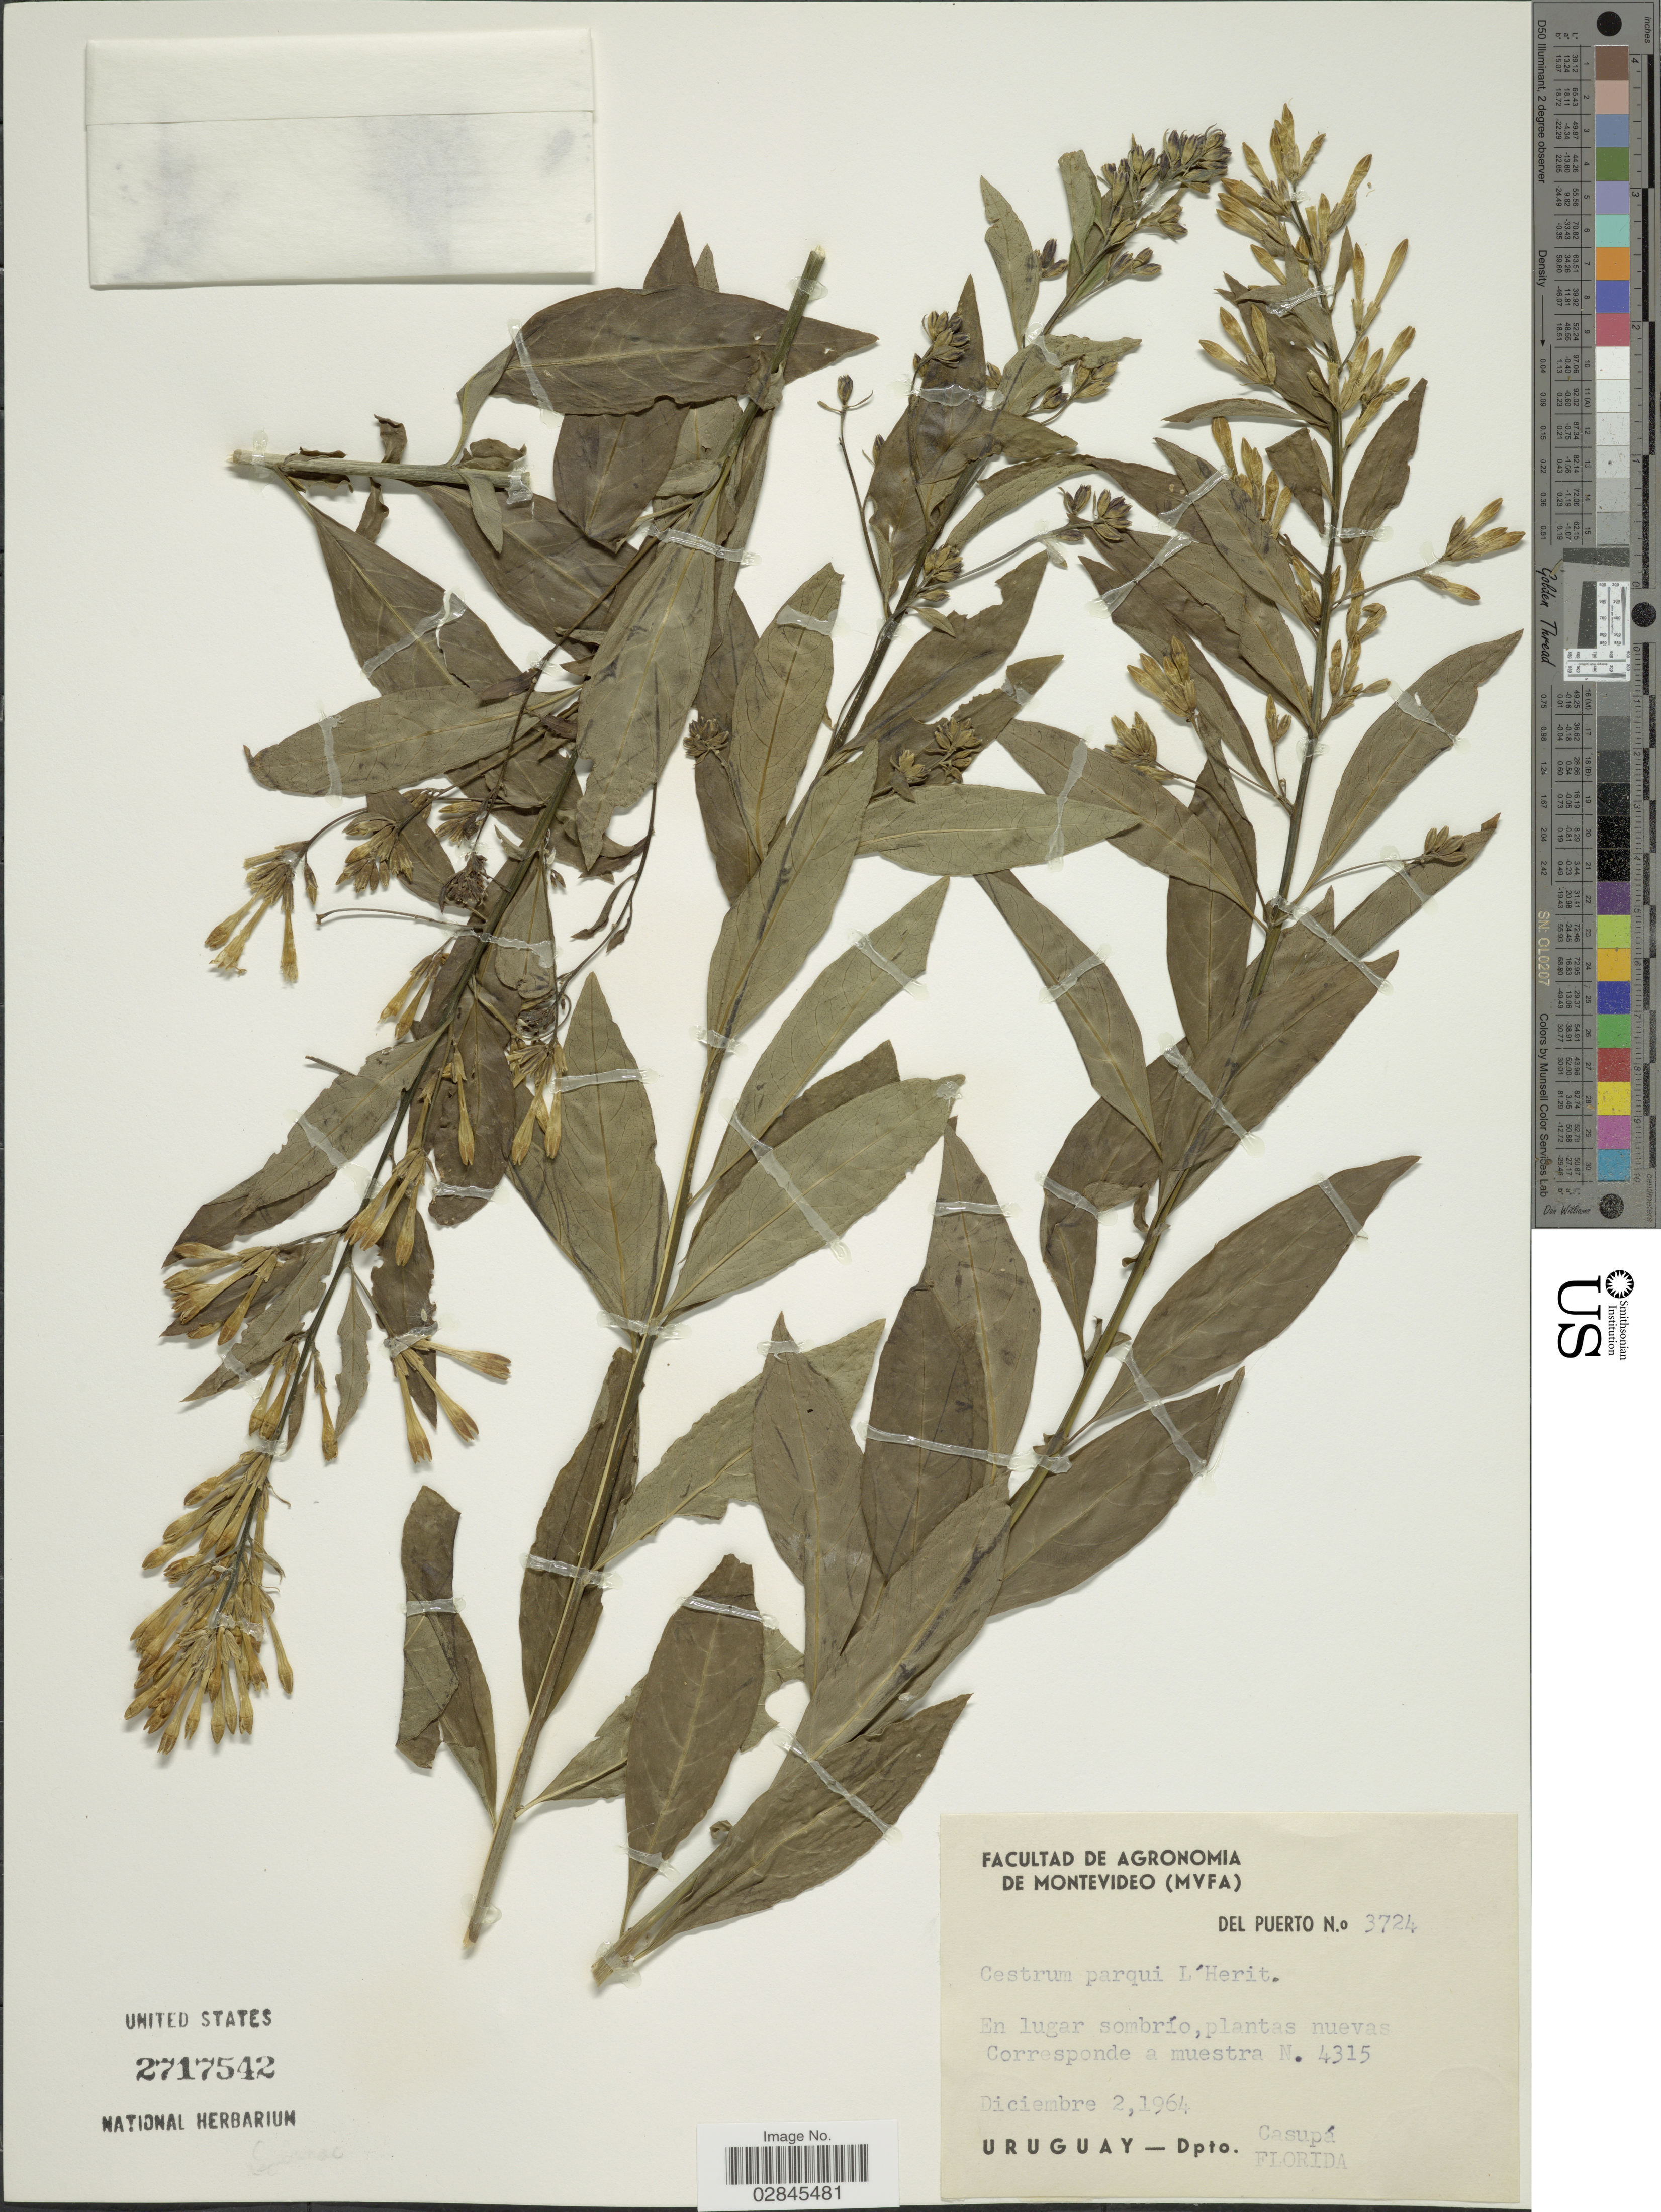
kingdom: Plantae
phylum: Tracheophyta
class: Magnoliopsida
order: Solanales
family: Solanaceae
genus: Cestrum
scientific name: Cestrum parqui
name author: L'Hér.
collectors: Del Puerto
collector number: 3724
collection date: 1964-12-02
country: Uruguay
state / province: Florida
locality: Casupá, Dpto. Florida.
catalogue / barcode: US 2717542